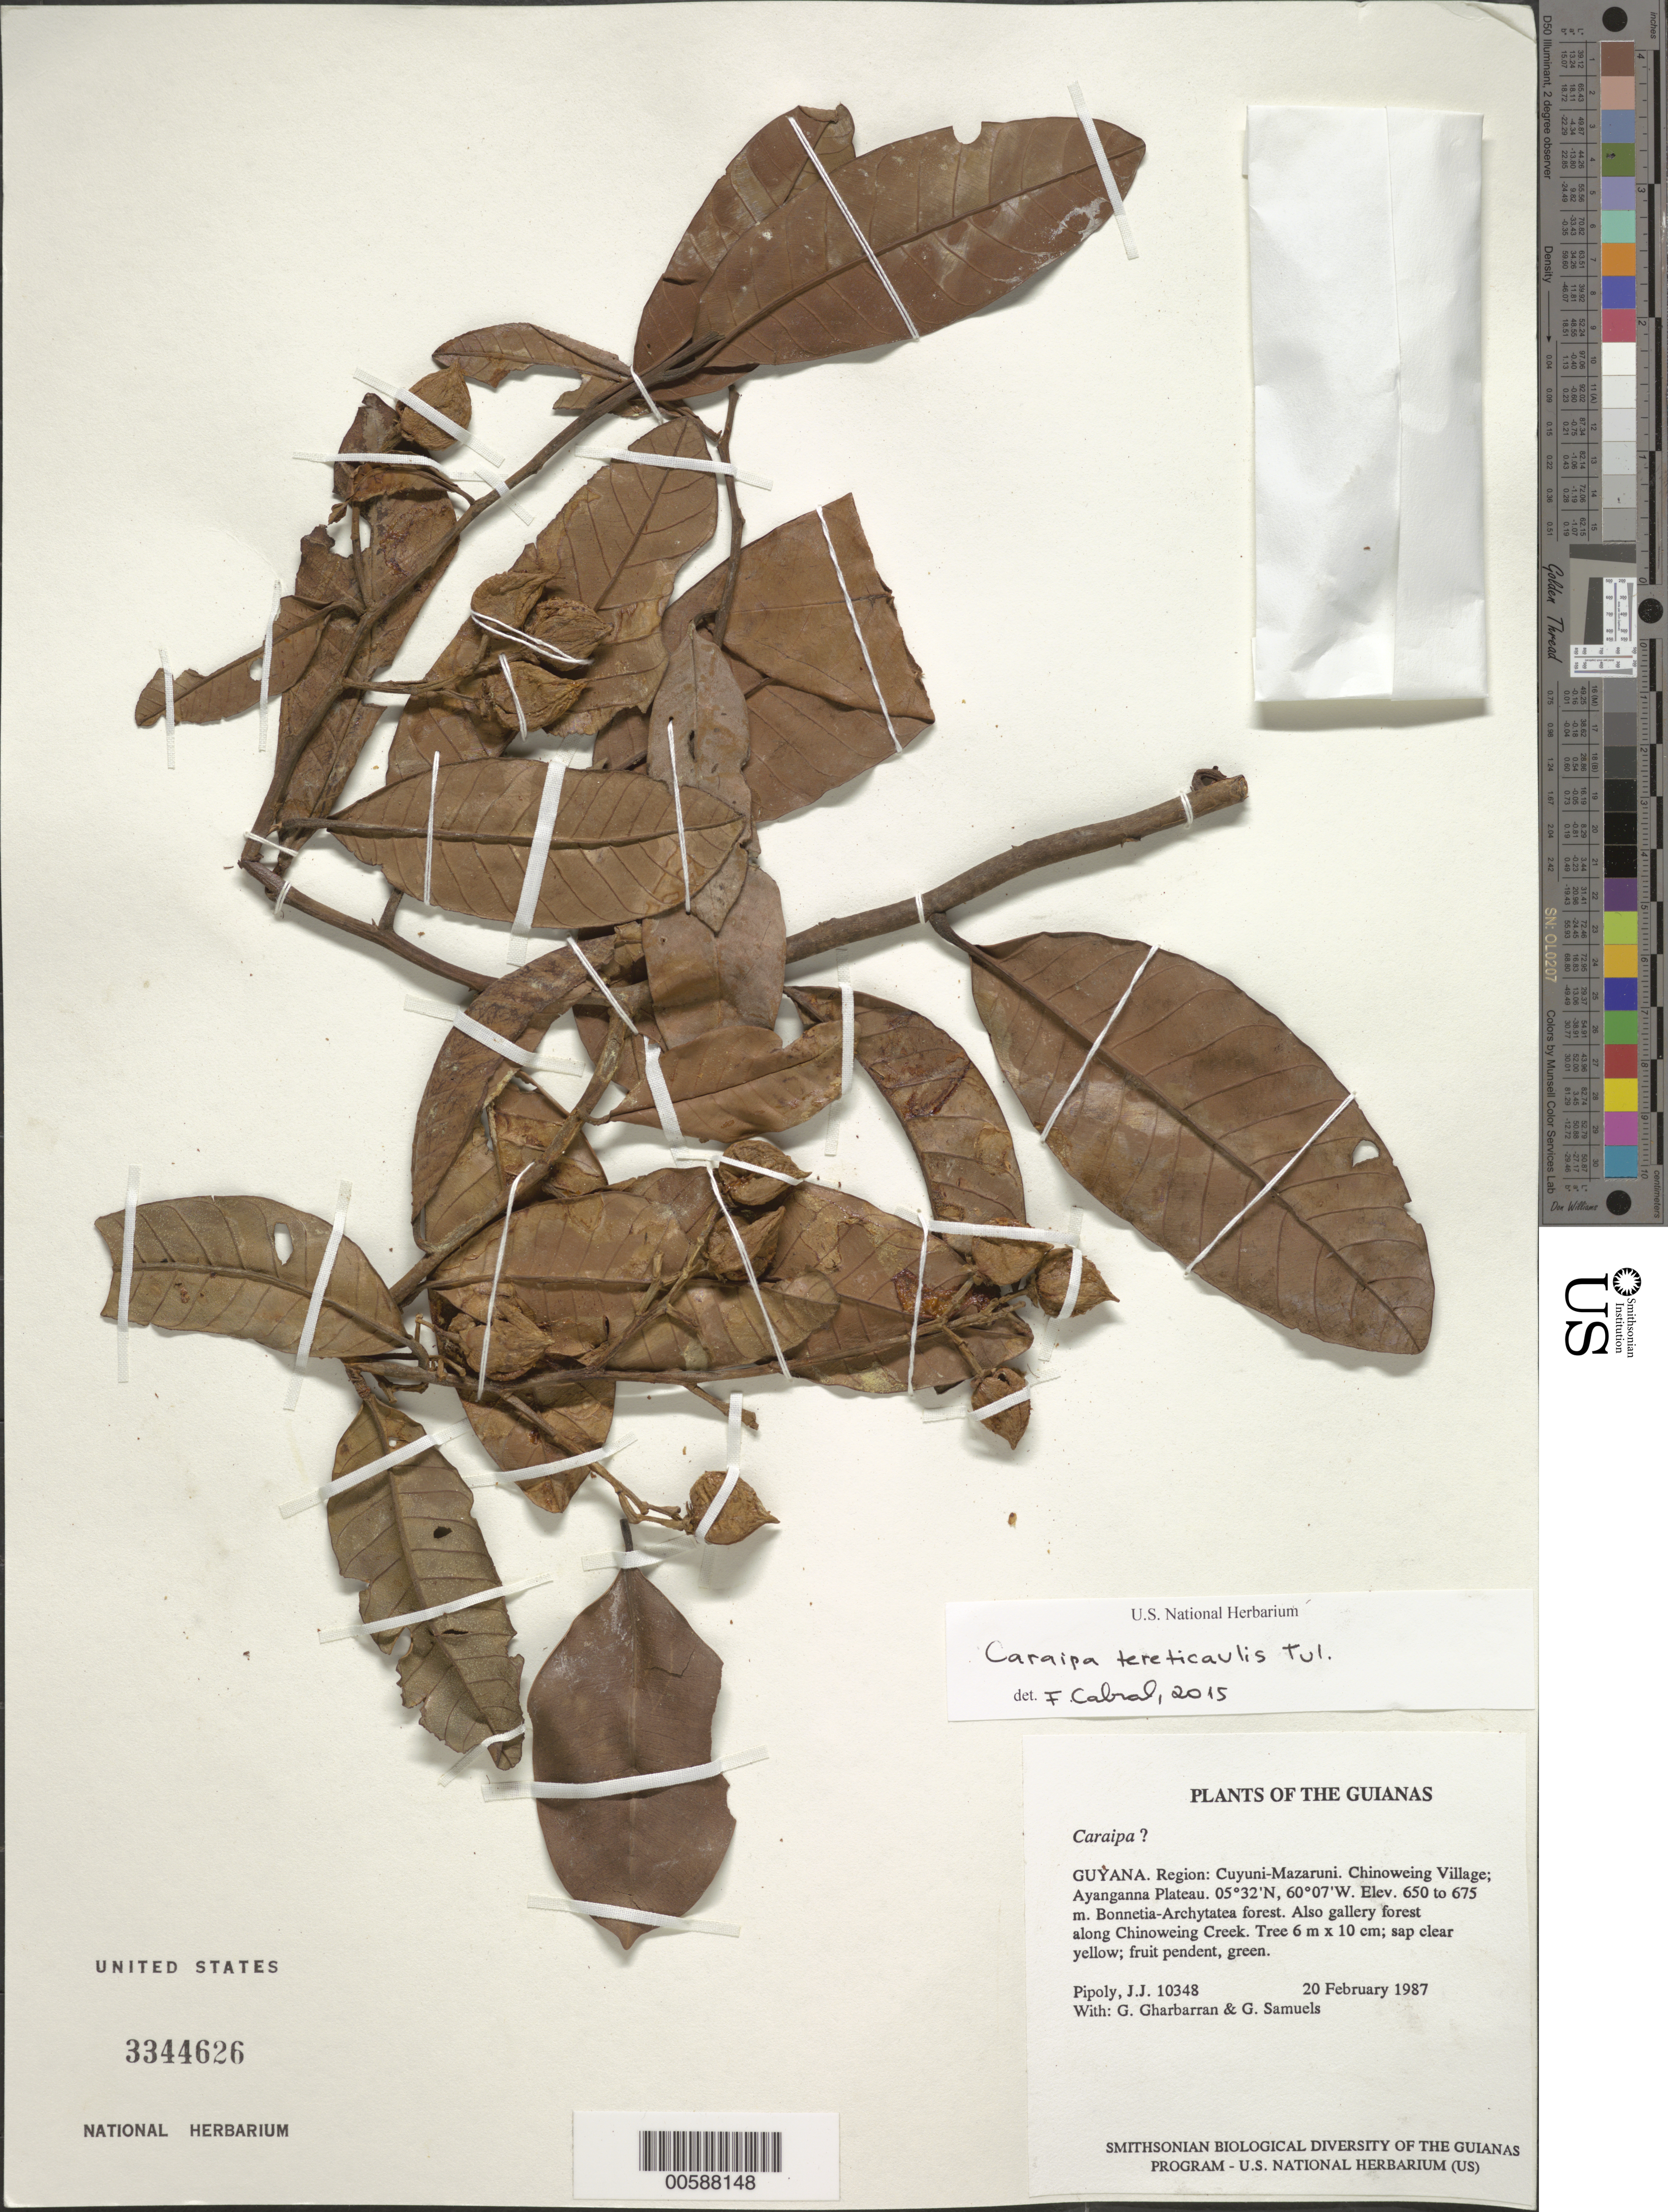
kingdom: Plantae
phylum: Tracheophyta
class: Magnoliopsida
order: Malpighiales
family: Calophyllaceae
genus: Caraipa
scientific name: Caraipa tereticaulis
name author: Tul.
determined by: Cabral, F. N.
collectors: J. J. Pipoly, G. Gharbarran & G. Samuels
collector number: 10348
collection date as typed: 20 February 1987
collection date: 1987-02-20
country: Guyana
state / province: Cuyuni-Mazaruni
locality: Chinoweing Village; Ayanganna Plateau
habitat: Bonnetia-Archytaea forest. Also gallery forest along Chinoweing Creek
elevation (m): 650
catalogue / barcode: US 3344626